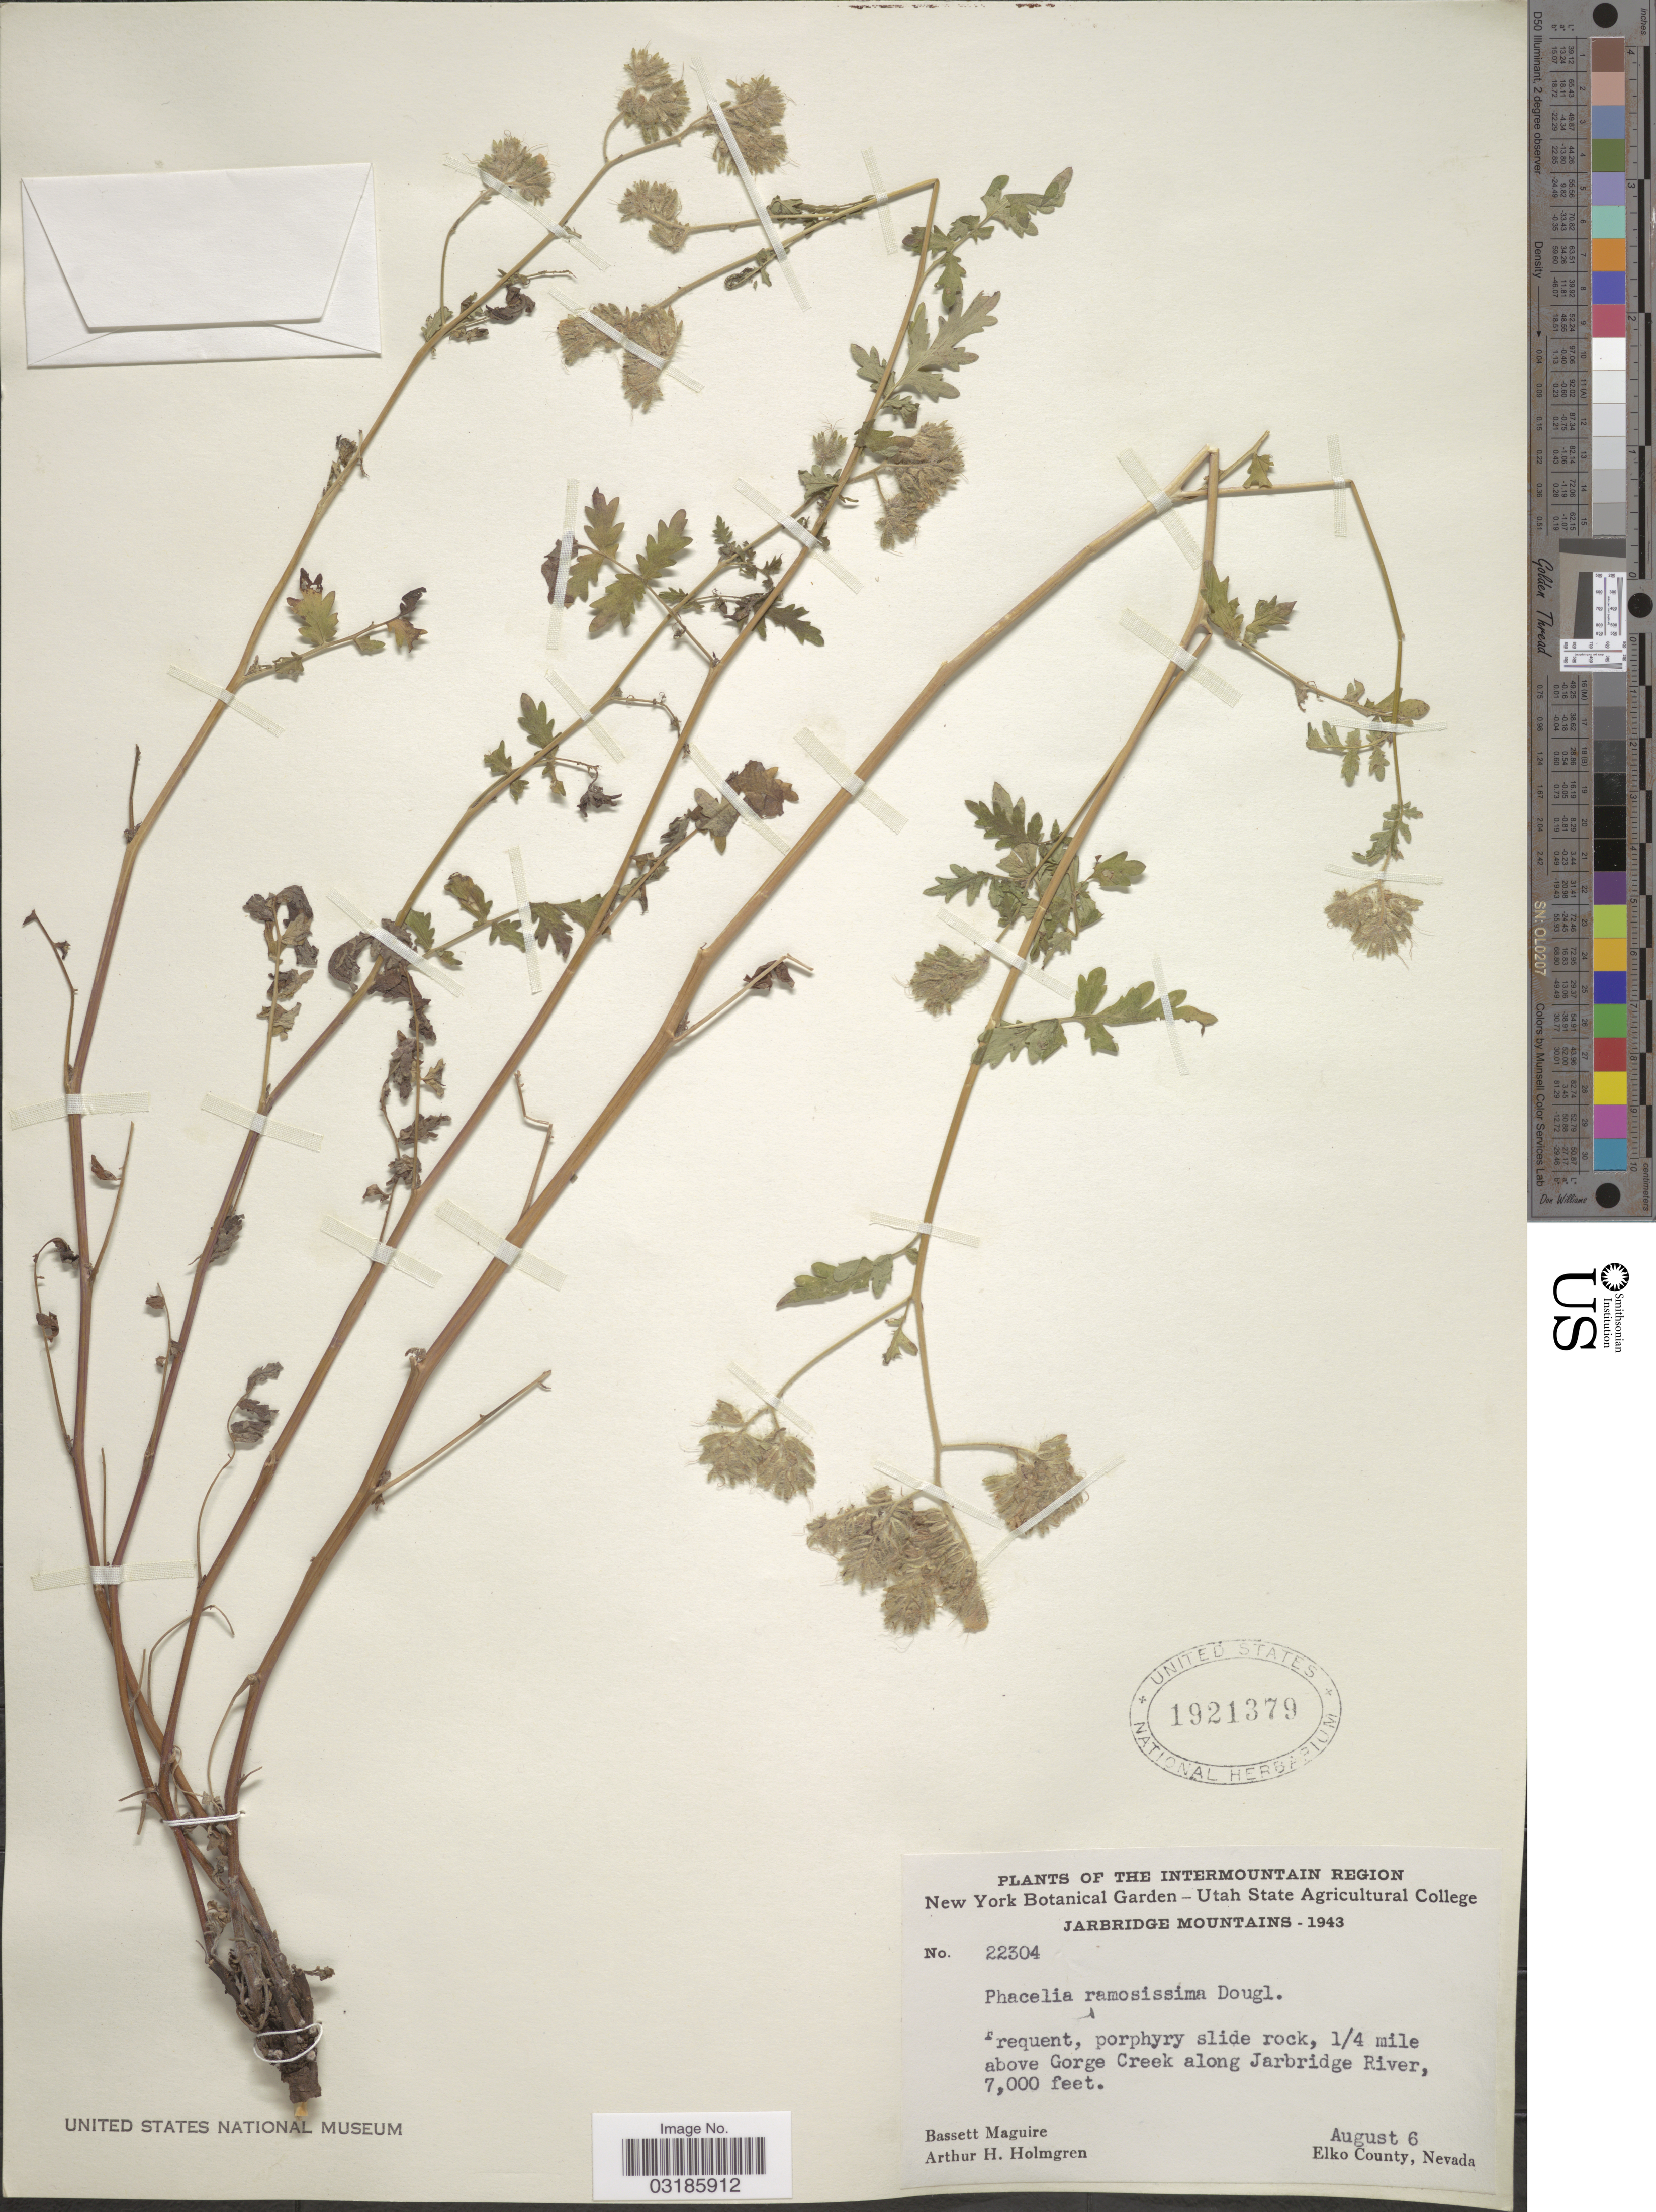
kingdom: Plantae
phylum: Tracheophyta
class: Magnoliopsida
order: Boraginales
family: Hydrophyllaceae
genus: Phacelia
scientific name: Phacelia ramosissima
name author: Douglas ex Lehm.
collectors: B. Maguire & A. H. Holmgren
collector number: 22304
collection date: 1943-08-06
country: United States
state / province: Nevada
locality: The Intermountain Region. Jarbridge Mountains. Frequent, porphyry slide rock, ¼ mile above Gorge Creek along Jarbridge River. Elko county.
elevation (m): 2134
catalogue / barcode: US 1921379